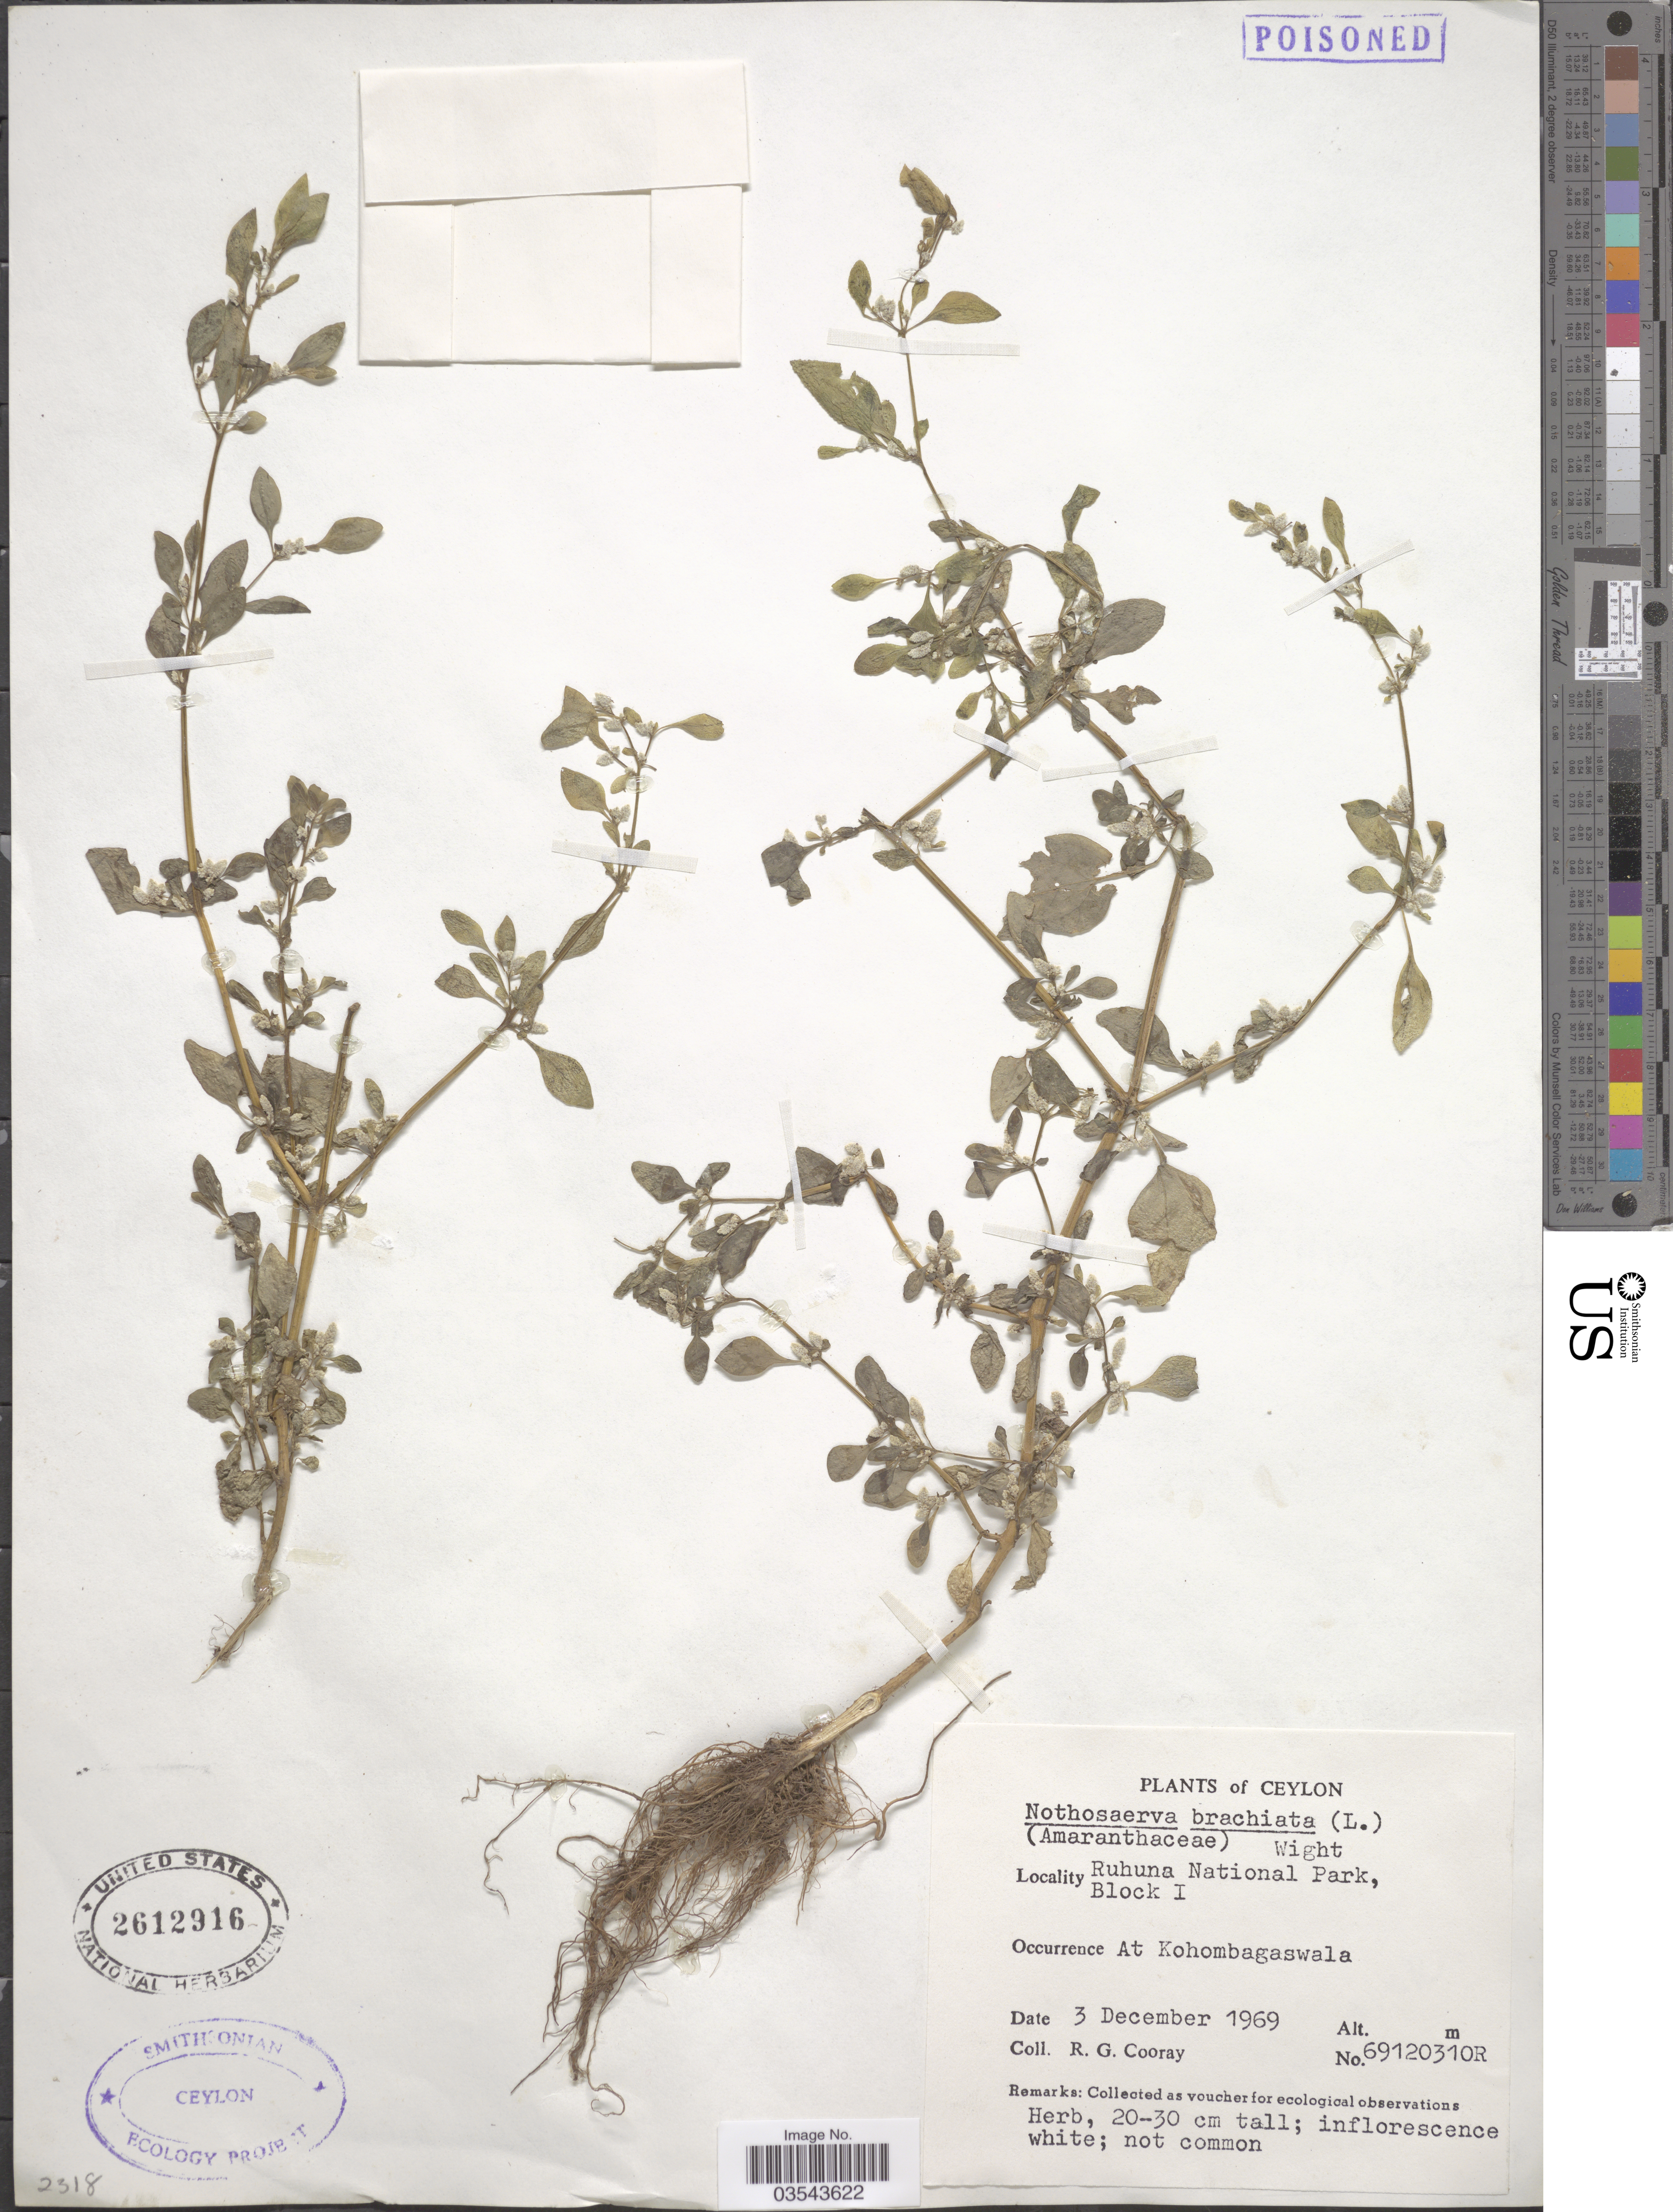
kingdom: Plantae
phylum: Tracheophyta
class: Magnoliopsida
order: Caryophyllales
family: Amaranthaceae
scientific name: Nothosaerua brachiata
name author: Baill.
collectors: R. Cooray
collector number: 69120310R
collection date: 1969-12-03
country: Sri Lanka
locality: Ceylon. Ruhuna National Park, Block I. At Kohombagaswala.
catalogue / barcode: US 2612916